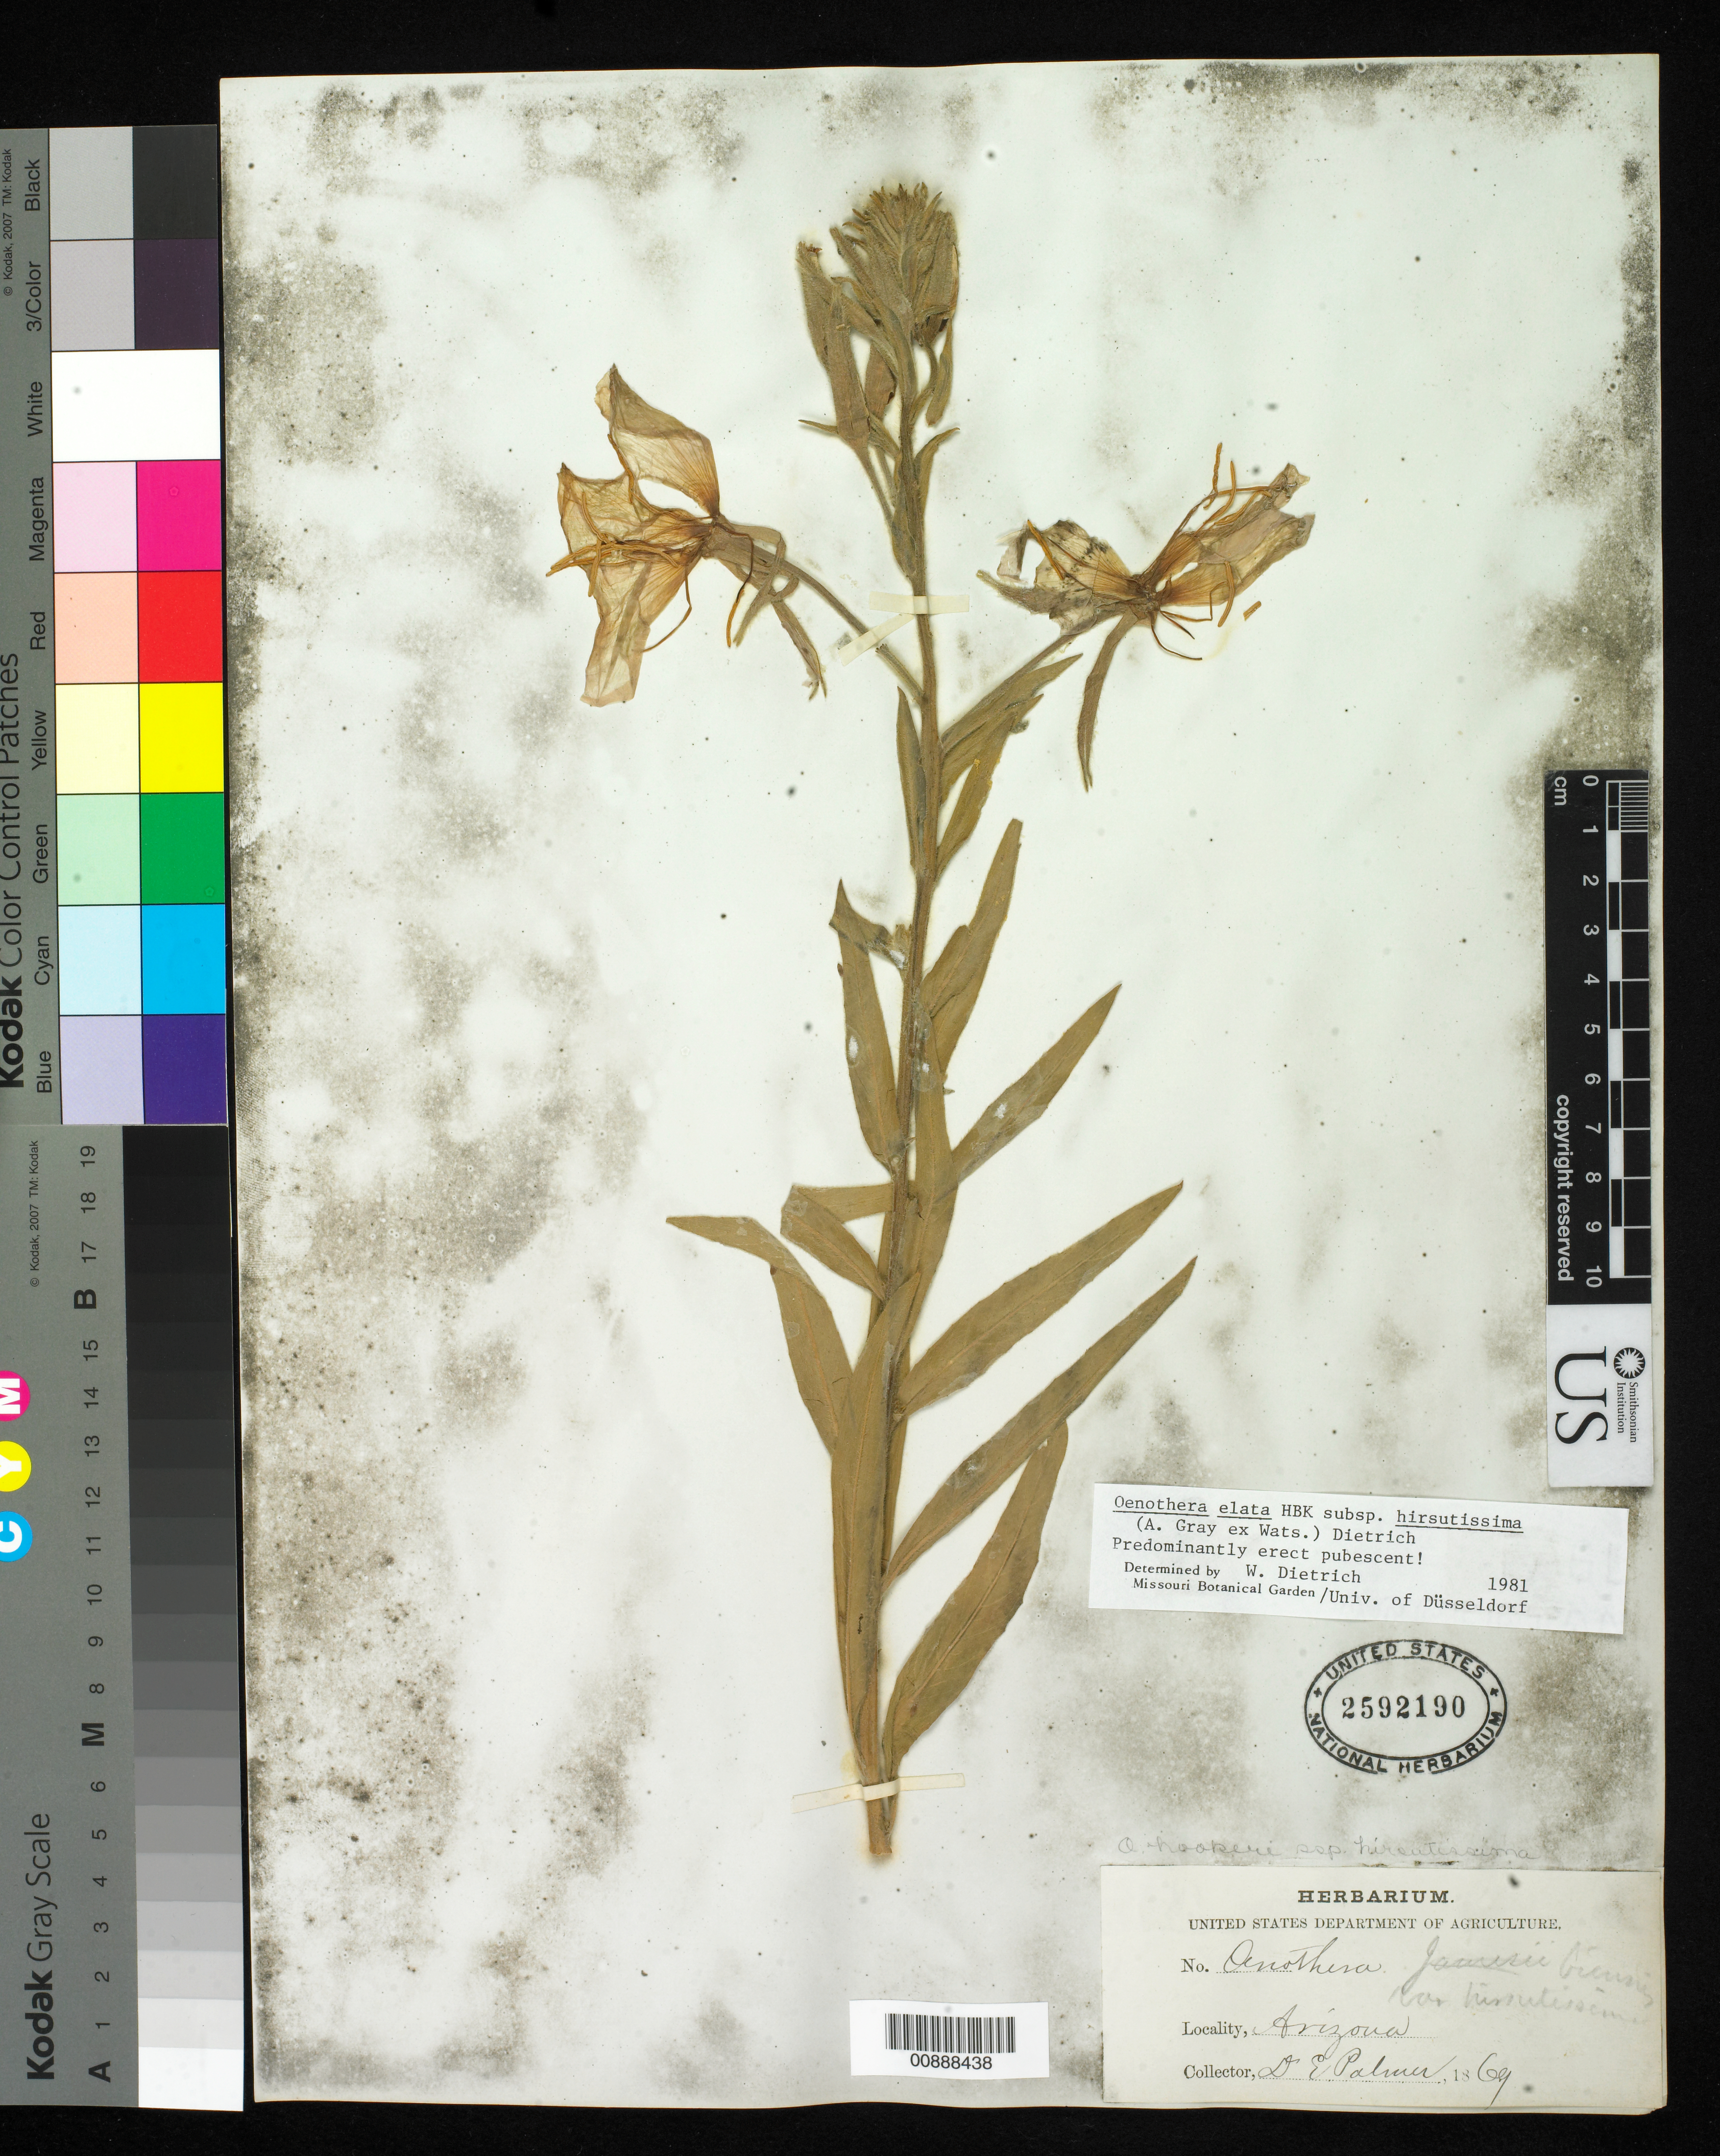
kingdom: Plantae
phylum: Tracheophyta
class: Magnoliopsida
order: Myrtales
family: Onagraceae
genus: Oenothera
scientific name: Oenothera elata subsp. hirsutissima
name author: (A. Gray ex S. Watson) W. Dietr.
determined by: Dietrich, W.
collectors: E. Palmer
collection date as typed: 1869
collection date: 1869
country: United States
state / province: Arizona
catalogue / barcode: US 2592190